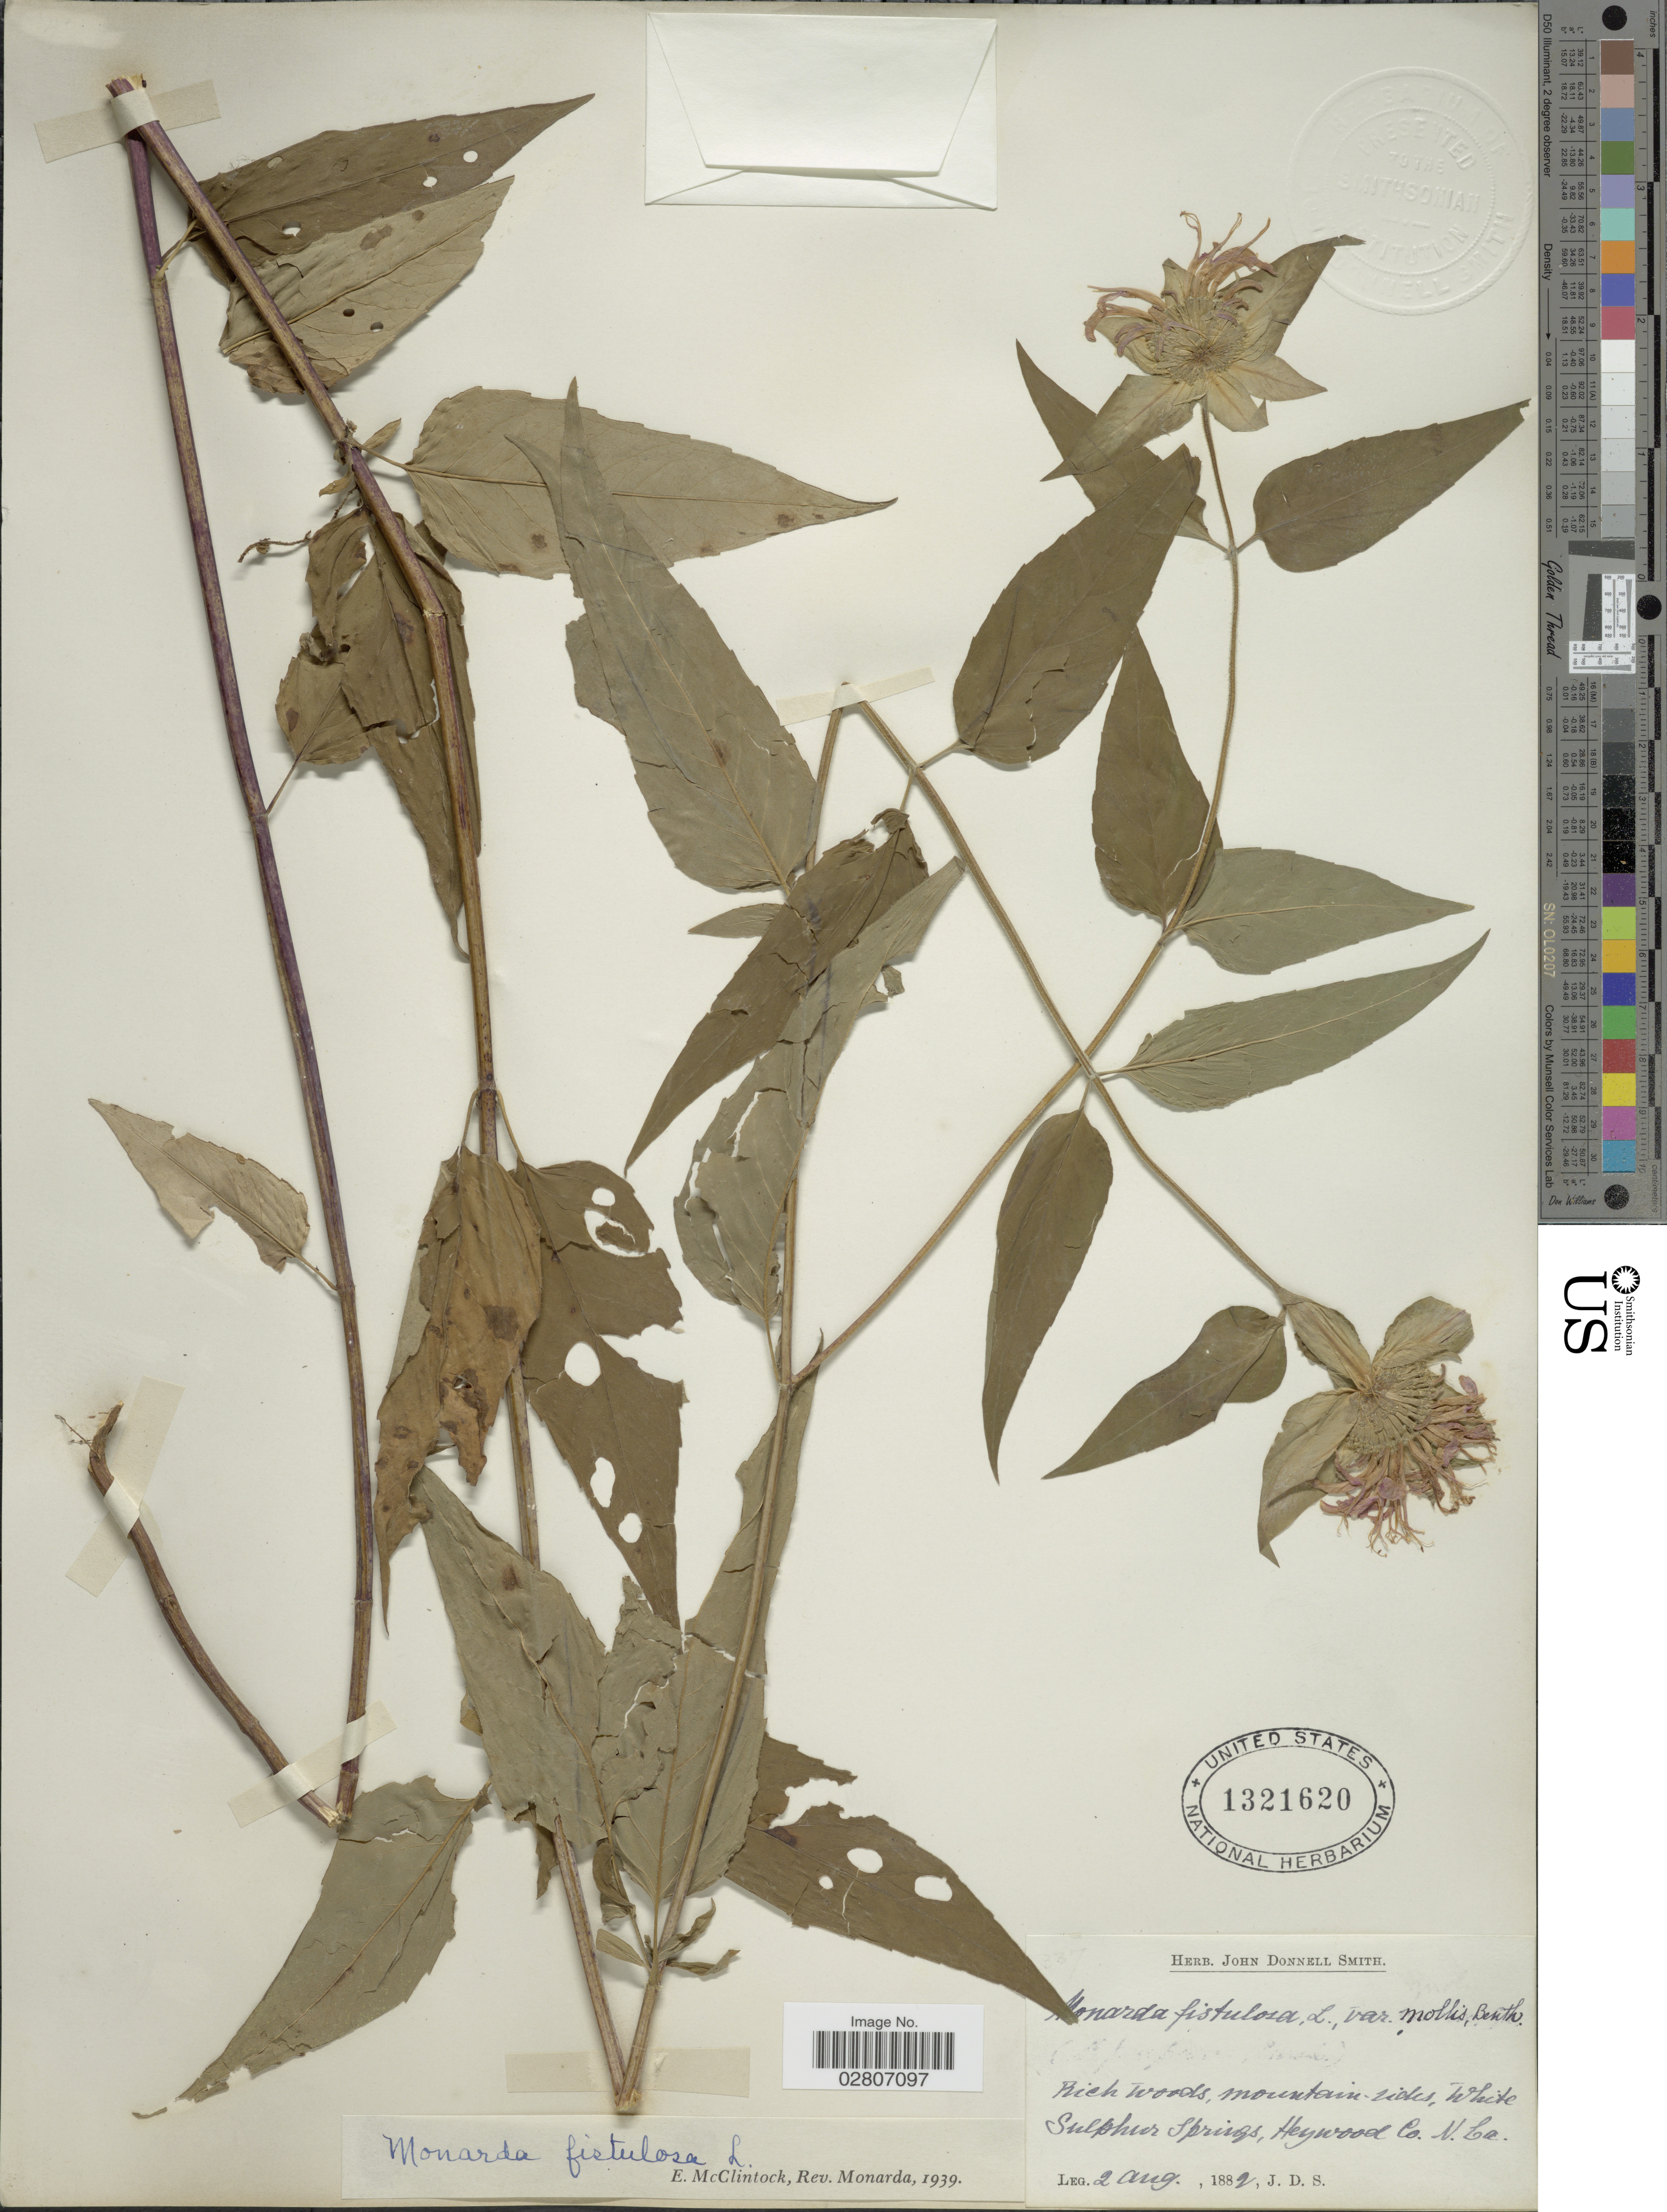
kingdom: Plantae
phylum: Tracheophyta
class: Magnoliopsida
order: Lamiales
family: Lamiaceae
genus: Monarda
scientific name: Monarda fistulosa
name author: L.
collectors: J. Donnell Smith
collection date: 1882-08-02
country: United States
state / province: North Carolina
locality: Rich woods, mountain sides, White Sulphur Springs, Heywood Co.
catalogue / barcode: US 1321620